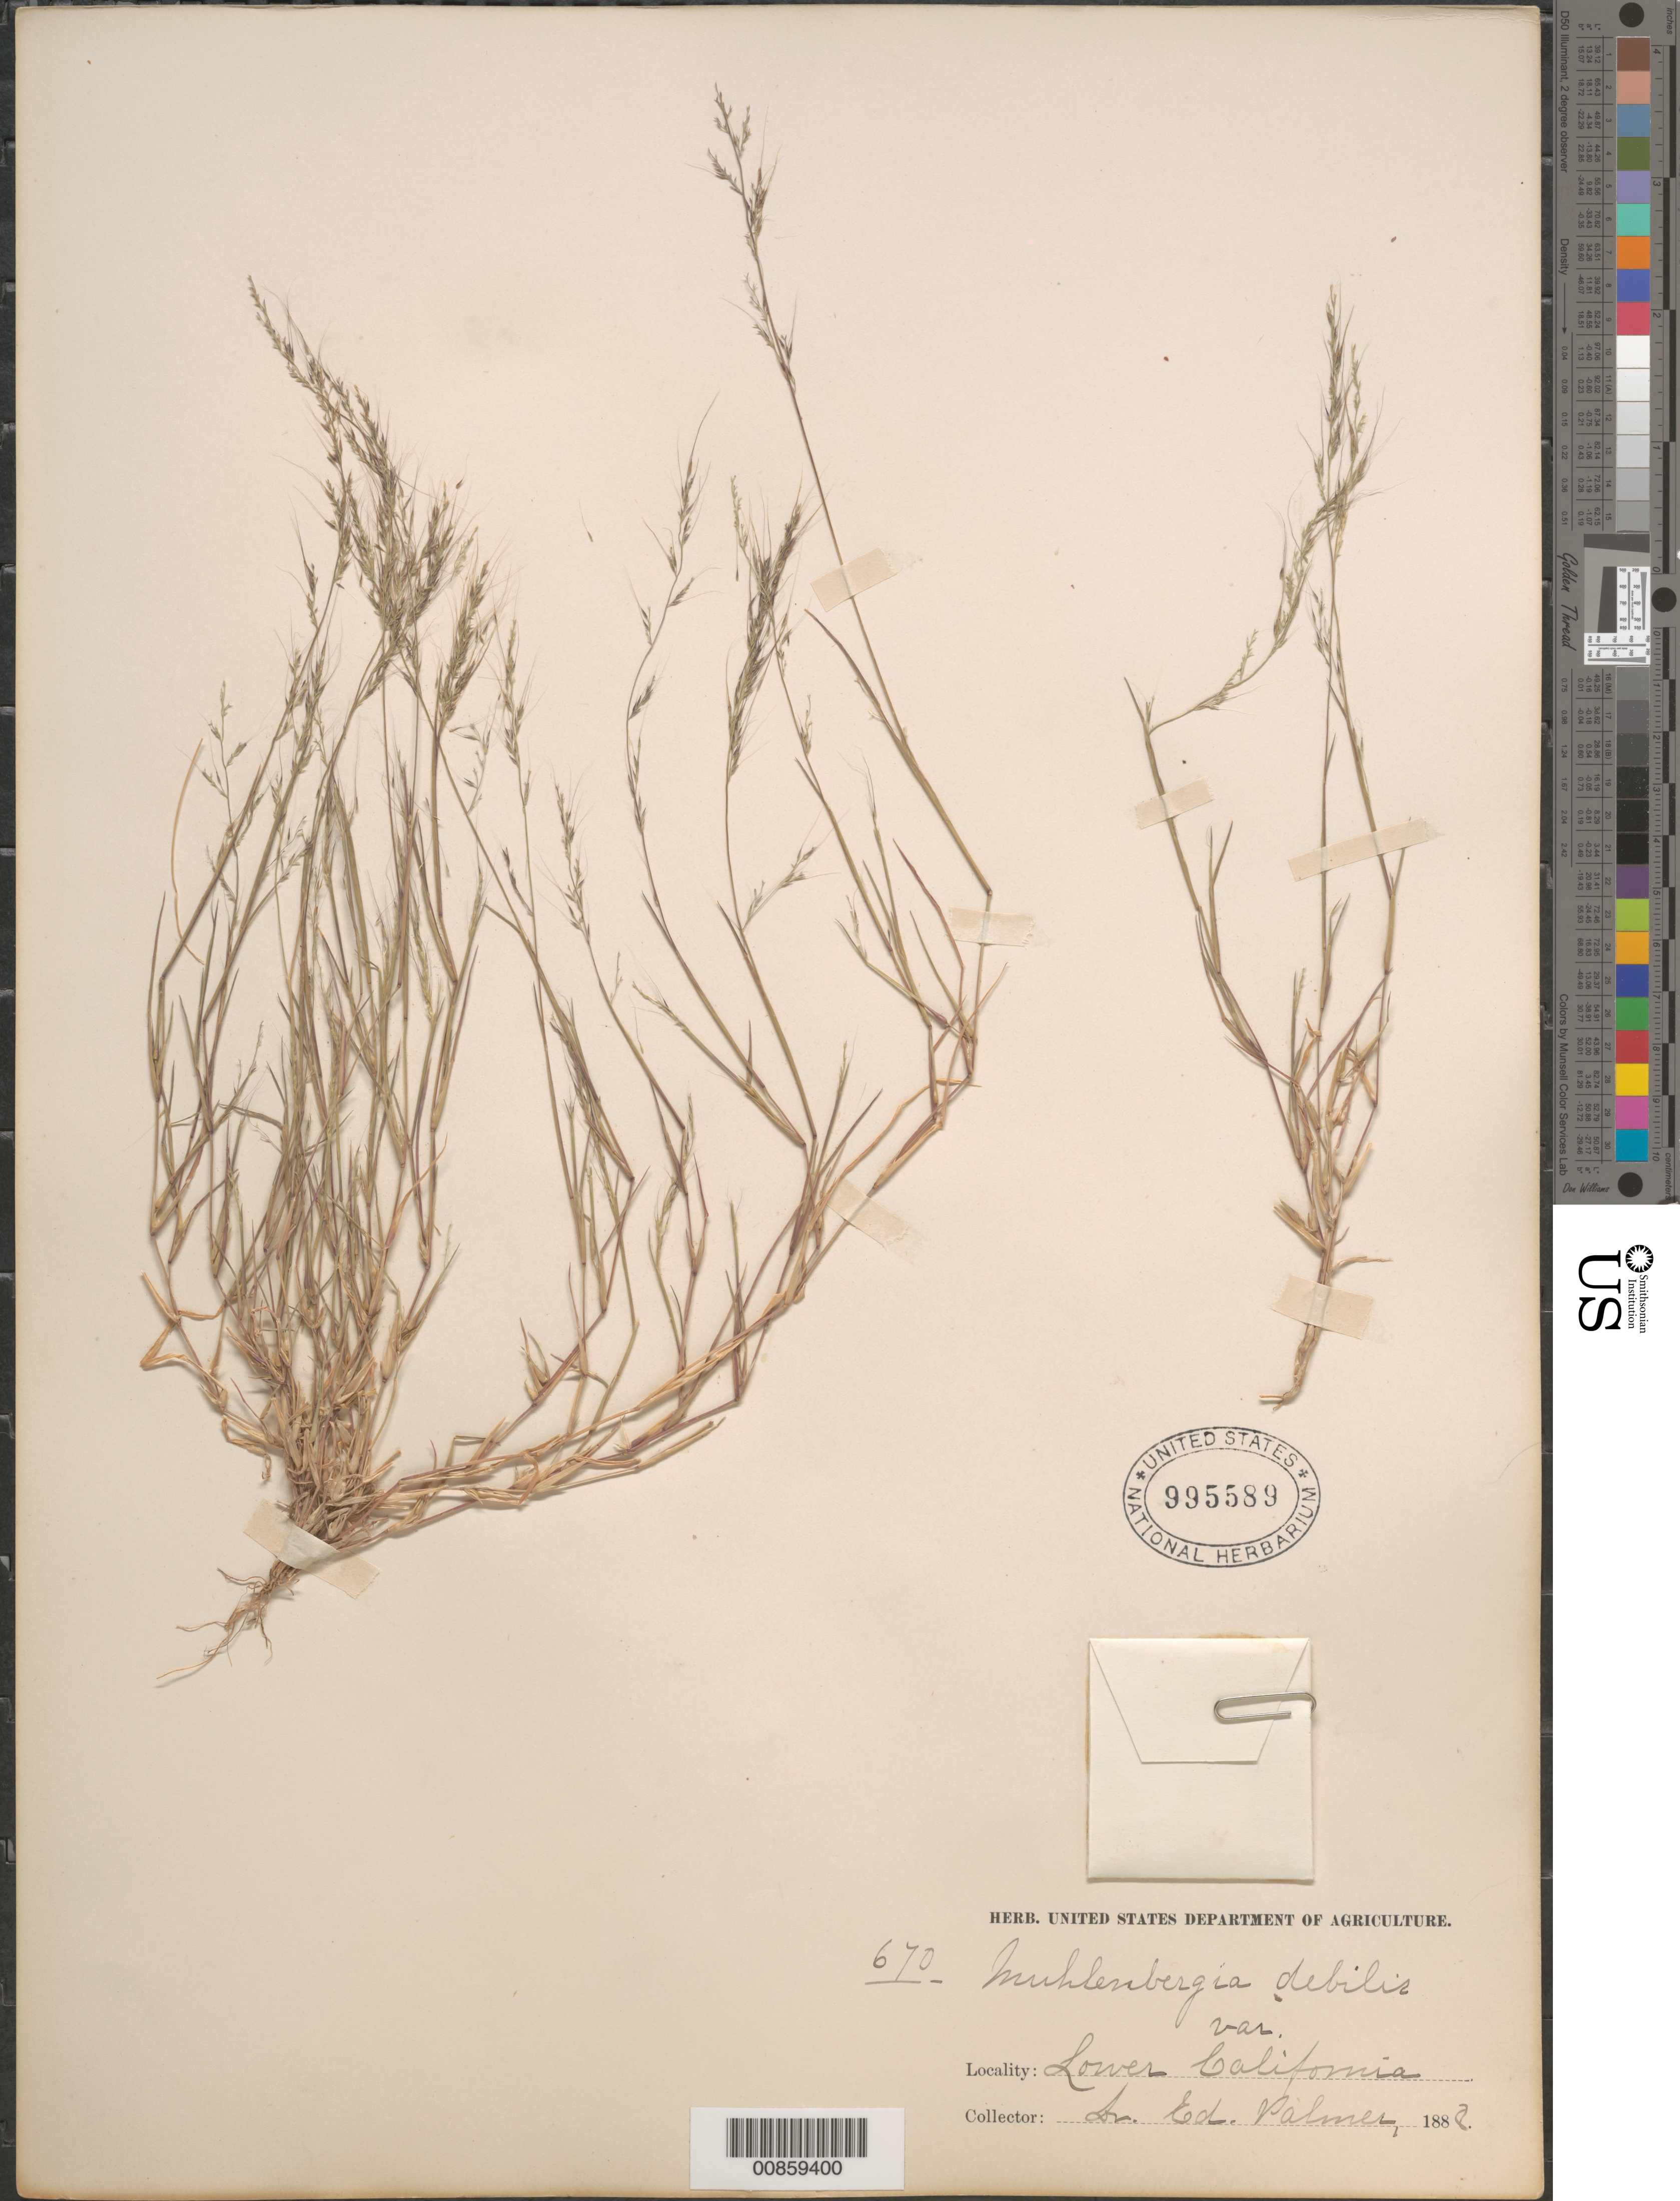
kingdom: Plantae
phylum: Tracheophyta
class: Liliopsida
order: Poales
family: Poaceae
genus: Muhlenbergia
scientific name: Muhlenbergia microsperma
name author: (DC.) Kunth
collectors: E. Palmer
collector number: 670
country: Mexico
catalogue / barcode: US 995589